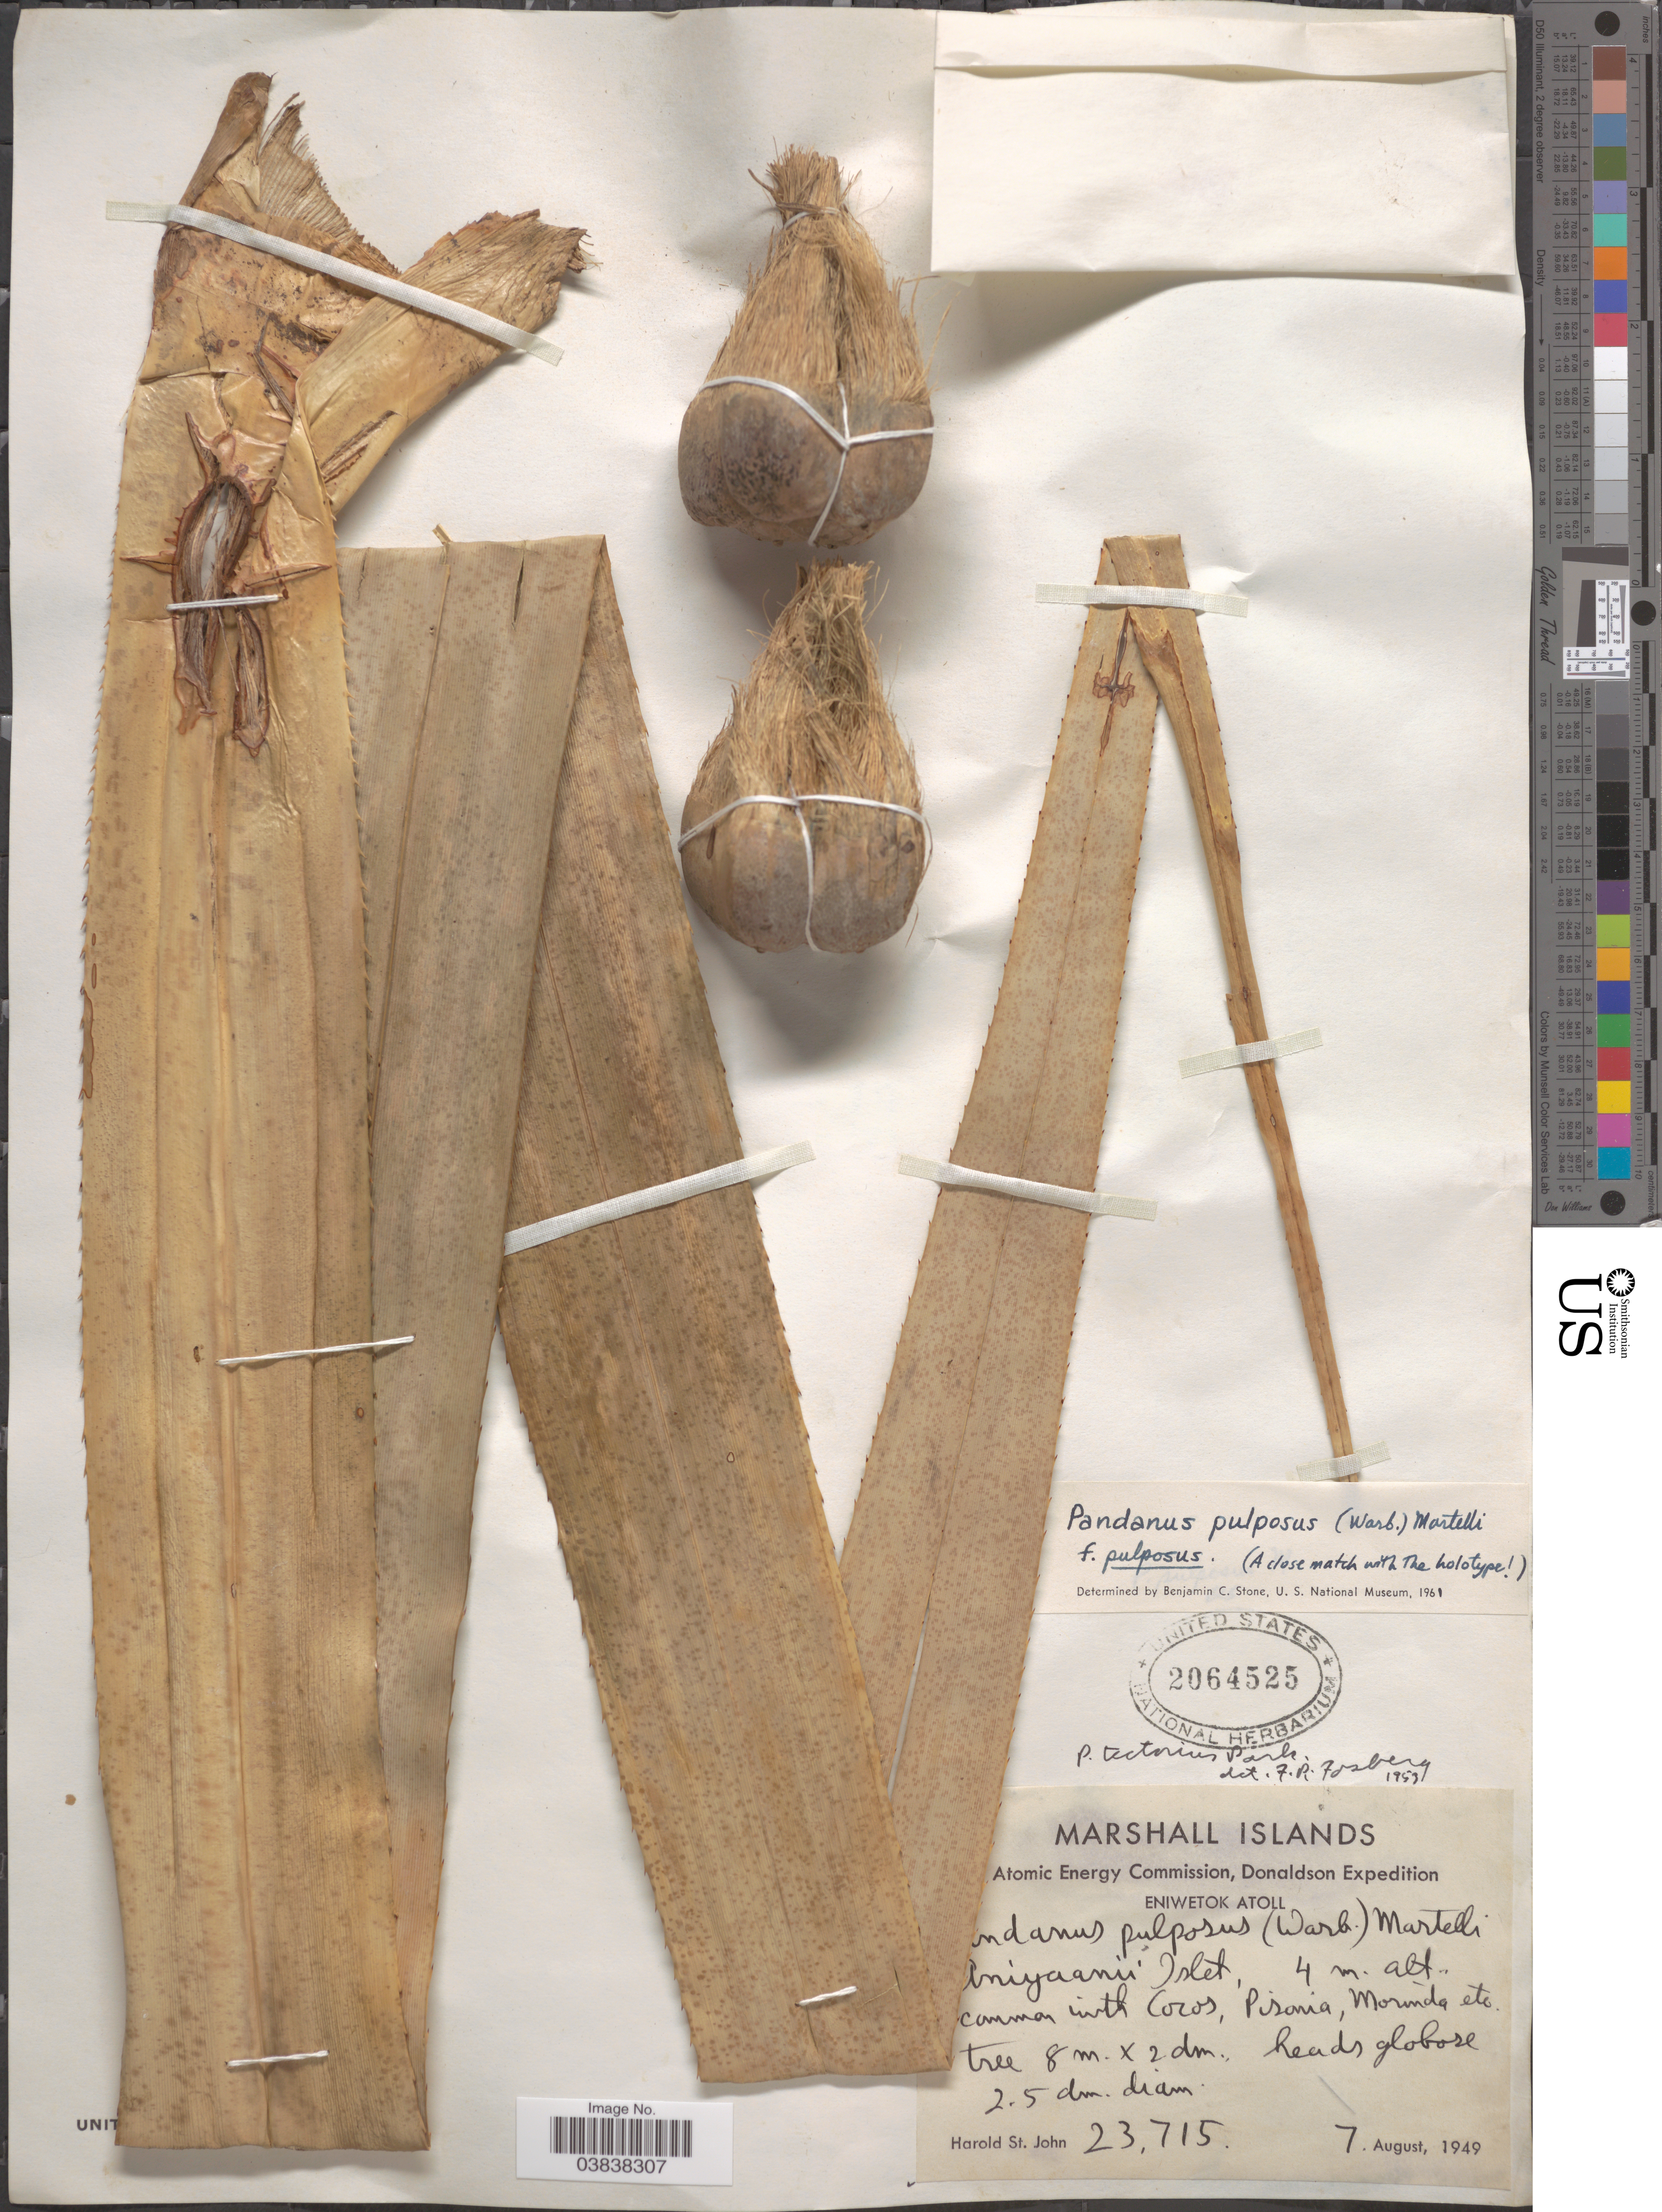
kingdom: Plantae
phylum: Tracheophyta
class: Liliopsida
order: Pandanales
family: Pandanaceae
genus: Pandanus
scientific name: Pandanus tectorius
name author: Parkinson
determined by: Strong, Mark T., (BOT), Smithsonian Institution - National Museum of Natural History (UNITED STATES)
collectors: H. St. John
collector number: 23715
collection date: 1949-08-07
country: Marshall Islands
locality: Eniwetok Atoll. Aniyaanii Islet.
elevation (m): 4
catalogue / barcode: US 2064525